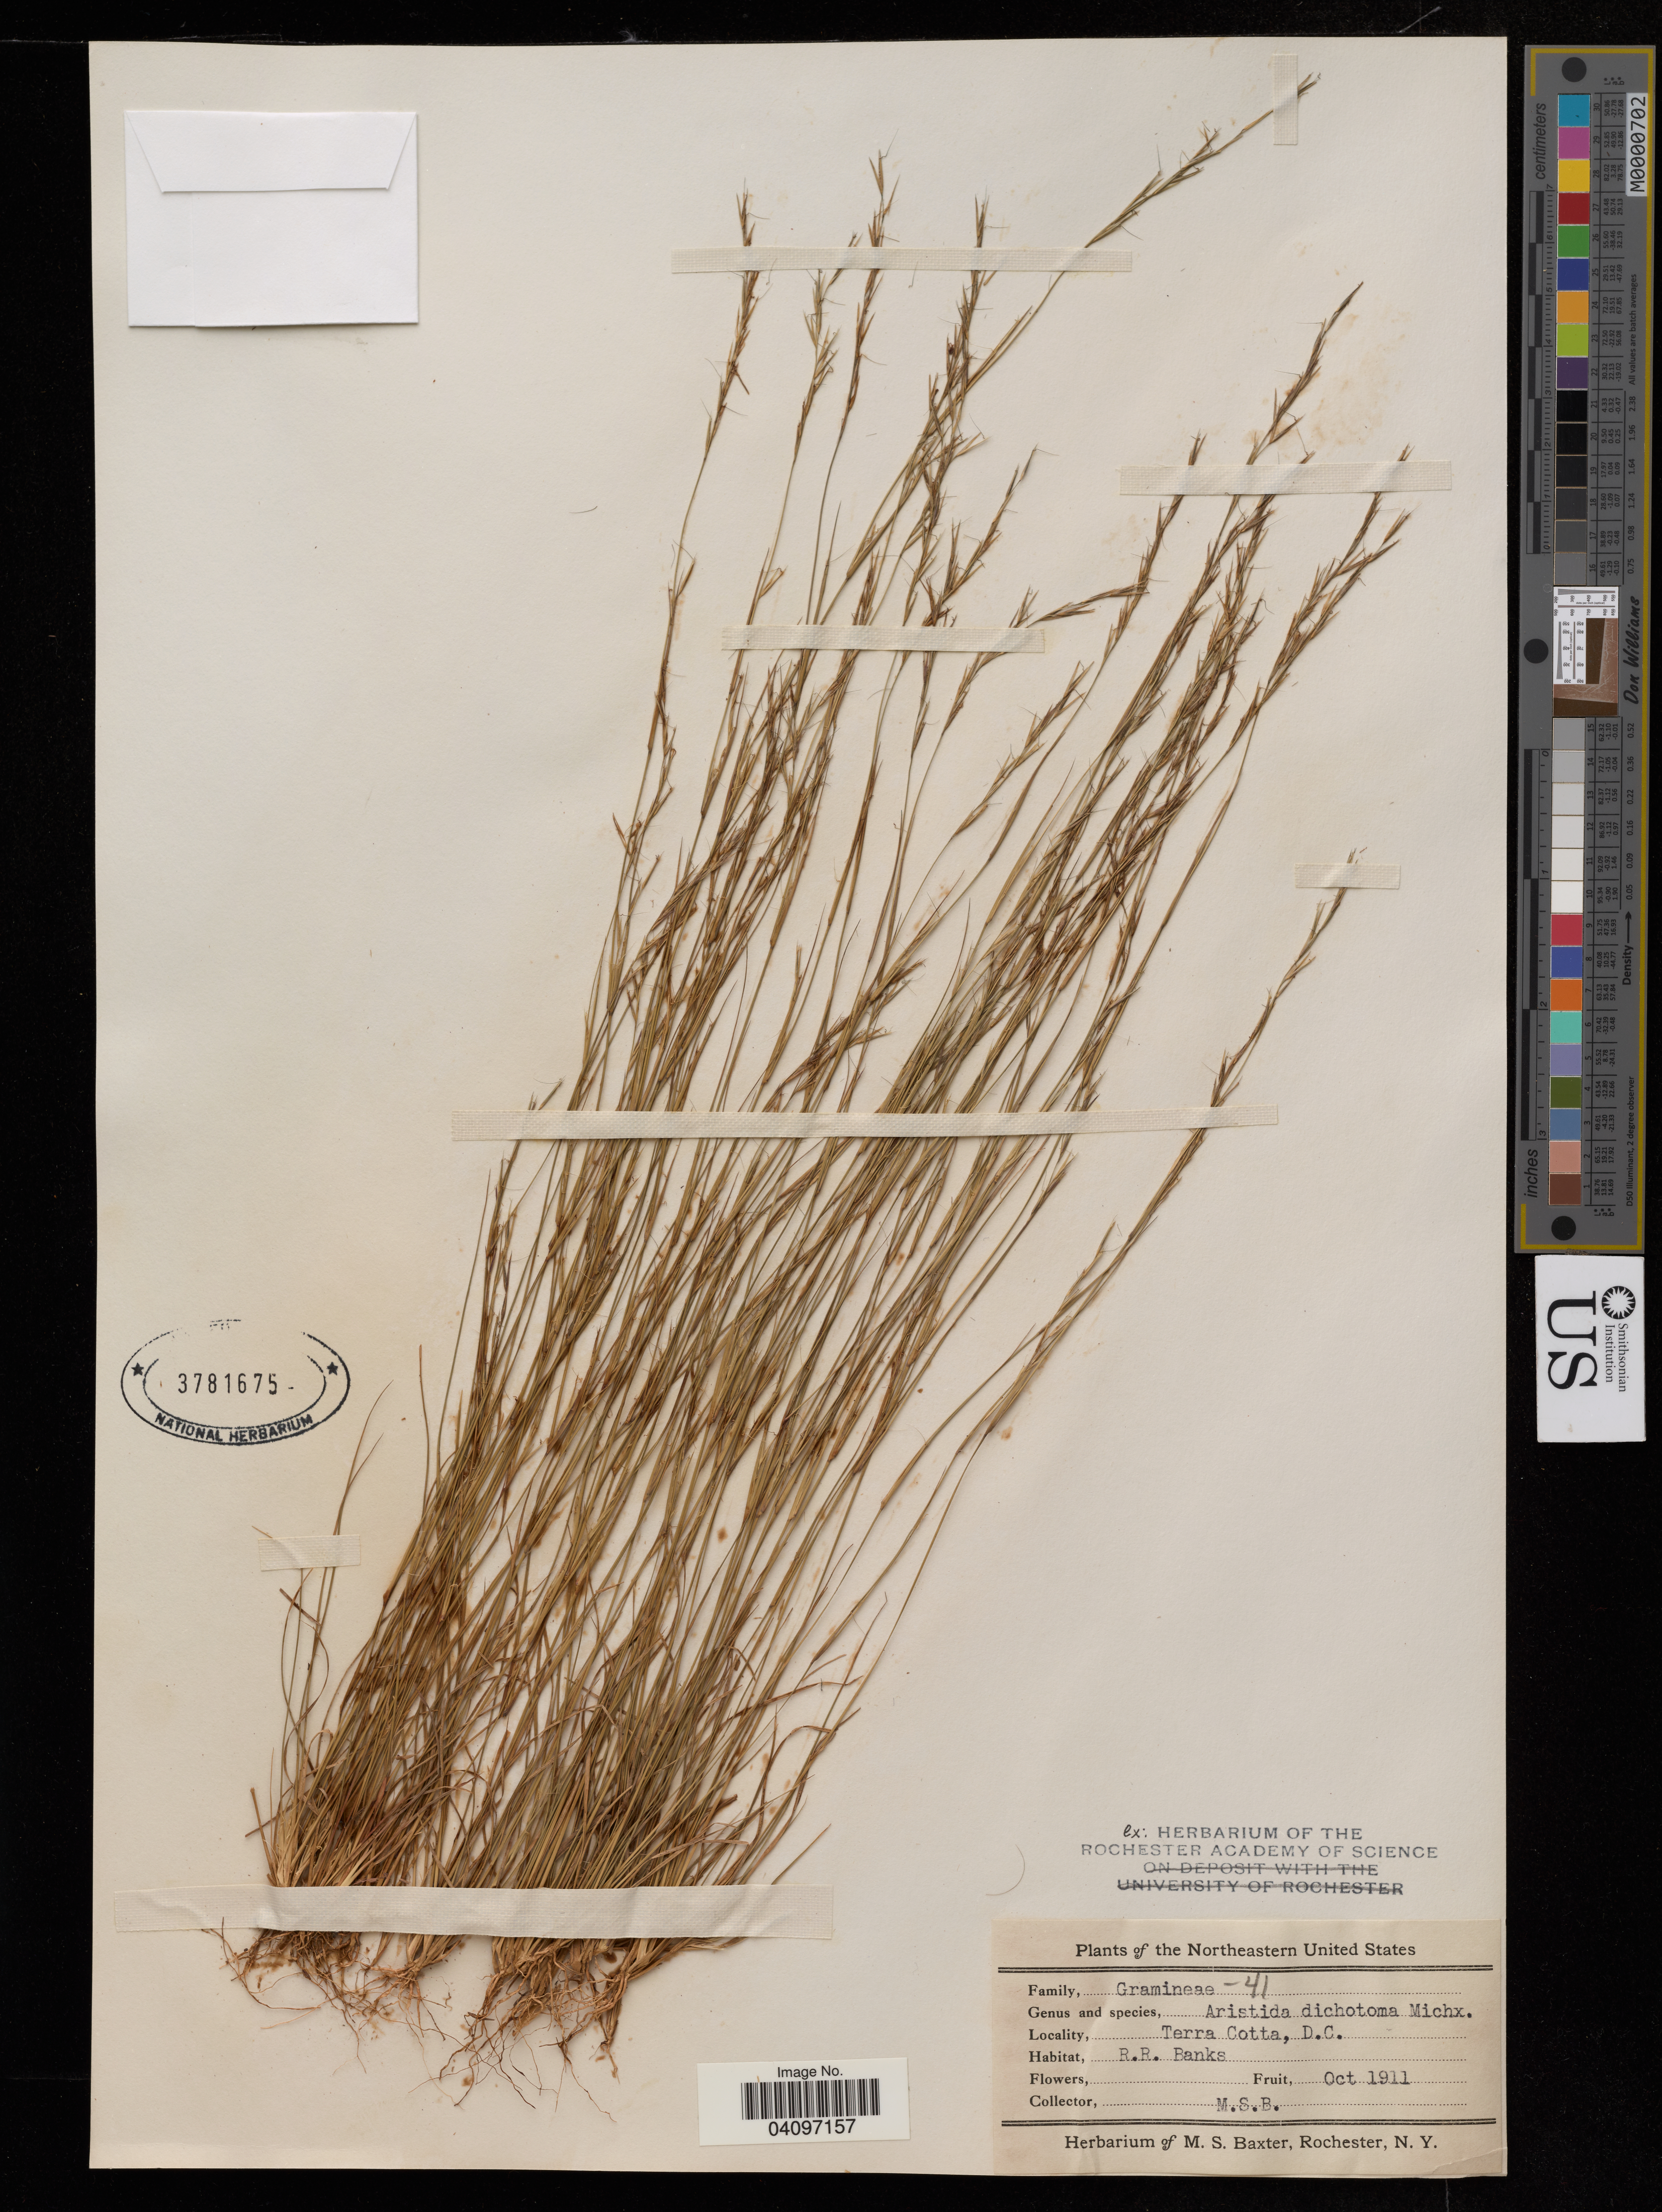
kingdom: Plantae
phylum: Tracheophyta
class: Liliopsida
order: Poales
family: Poaceae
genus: Aristida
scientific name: Aristida dichotoma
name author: Michx.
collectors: M. Baxter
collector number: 41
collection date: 1911-10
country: United States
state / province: District of Colombia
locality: Northeastern United States, Terra Cotta.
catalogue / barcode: US 3781675